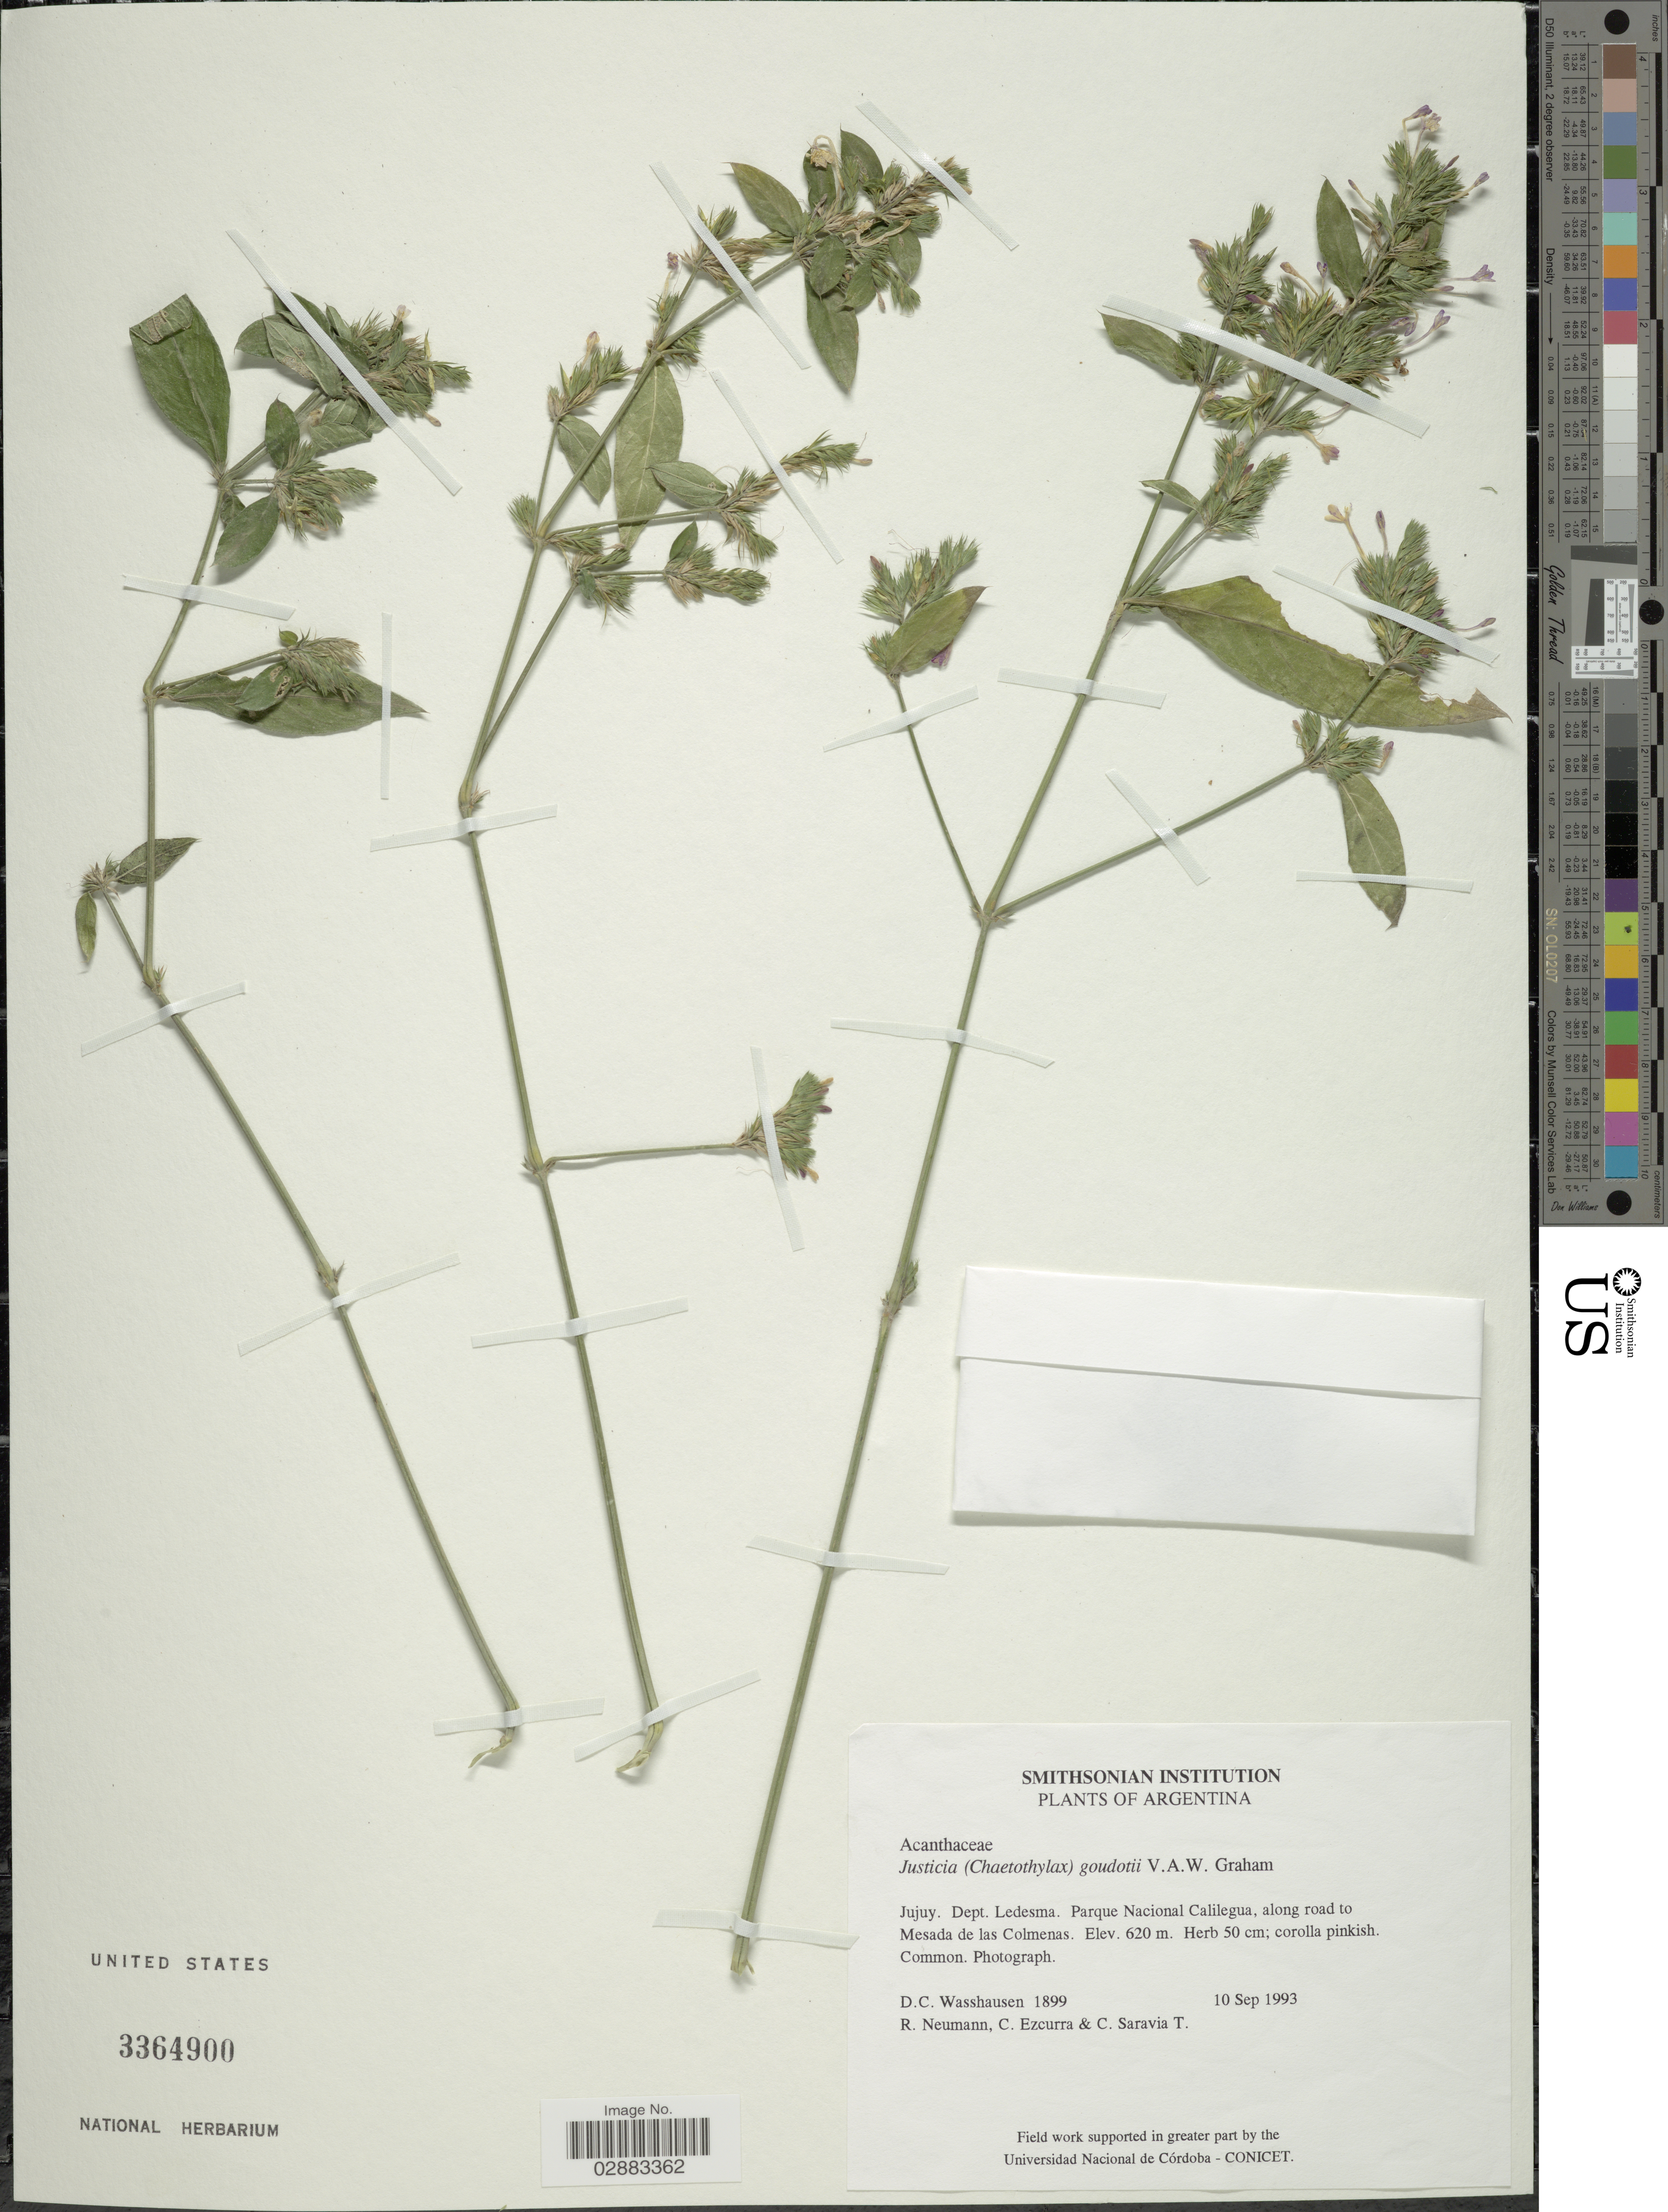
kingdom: Plantae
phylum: Tracheophyta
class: Magnoliopsida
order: Lamiales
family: Acanthaceae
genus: Justicia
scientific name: Justicia goudotii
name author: V.A.W. Graham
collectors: D. C. Wasshausen, R. Neumann, C. Ezcurra & C. Saravia T.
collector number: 1899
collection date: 1993-09-10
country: Argentina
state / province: Jujuy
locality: Dept. Ledesma. Parque Nacional Calilegua, along road to Mesada de las Colmenas.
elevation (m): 620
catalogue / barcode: US 3364900